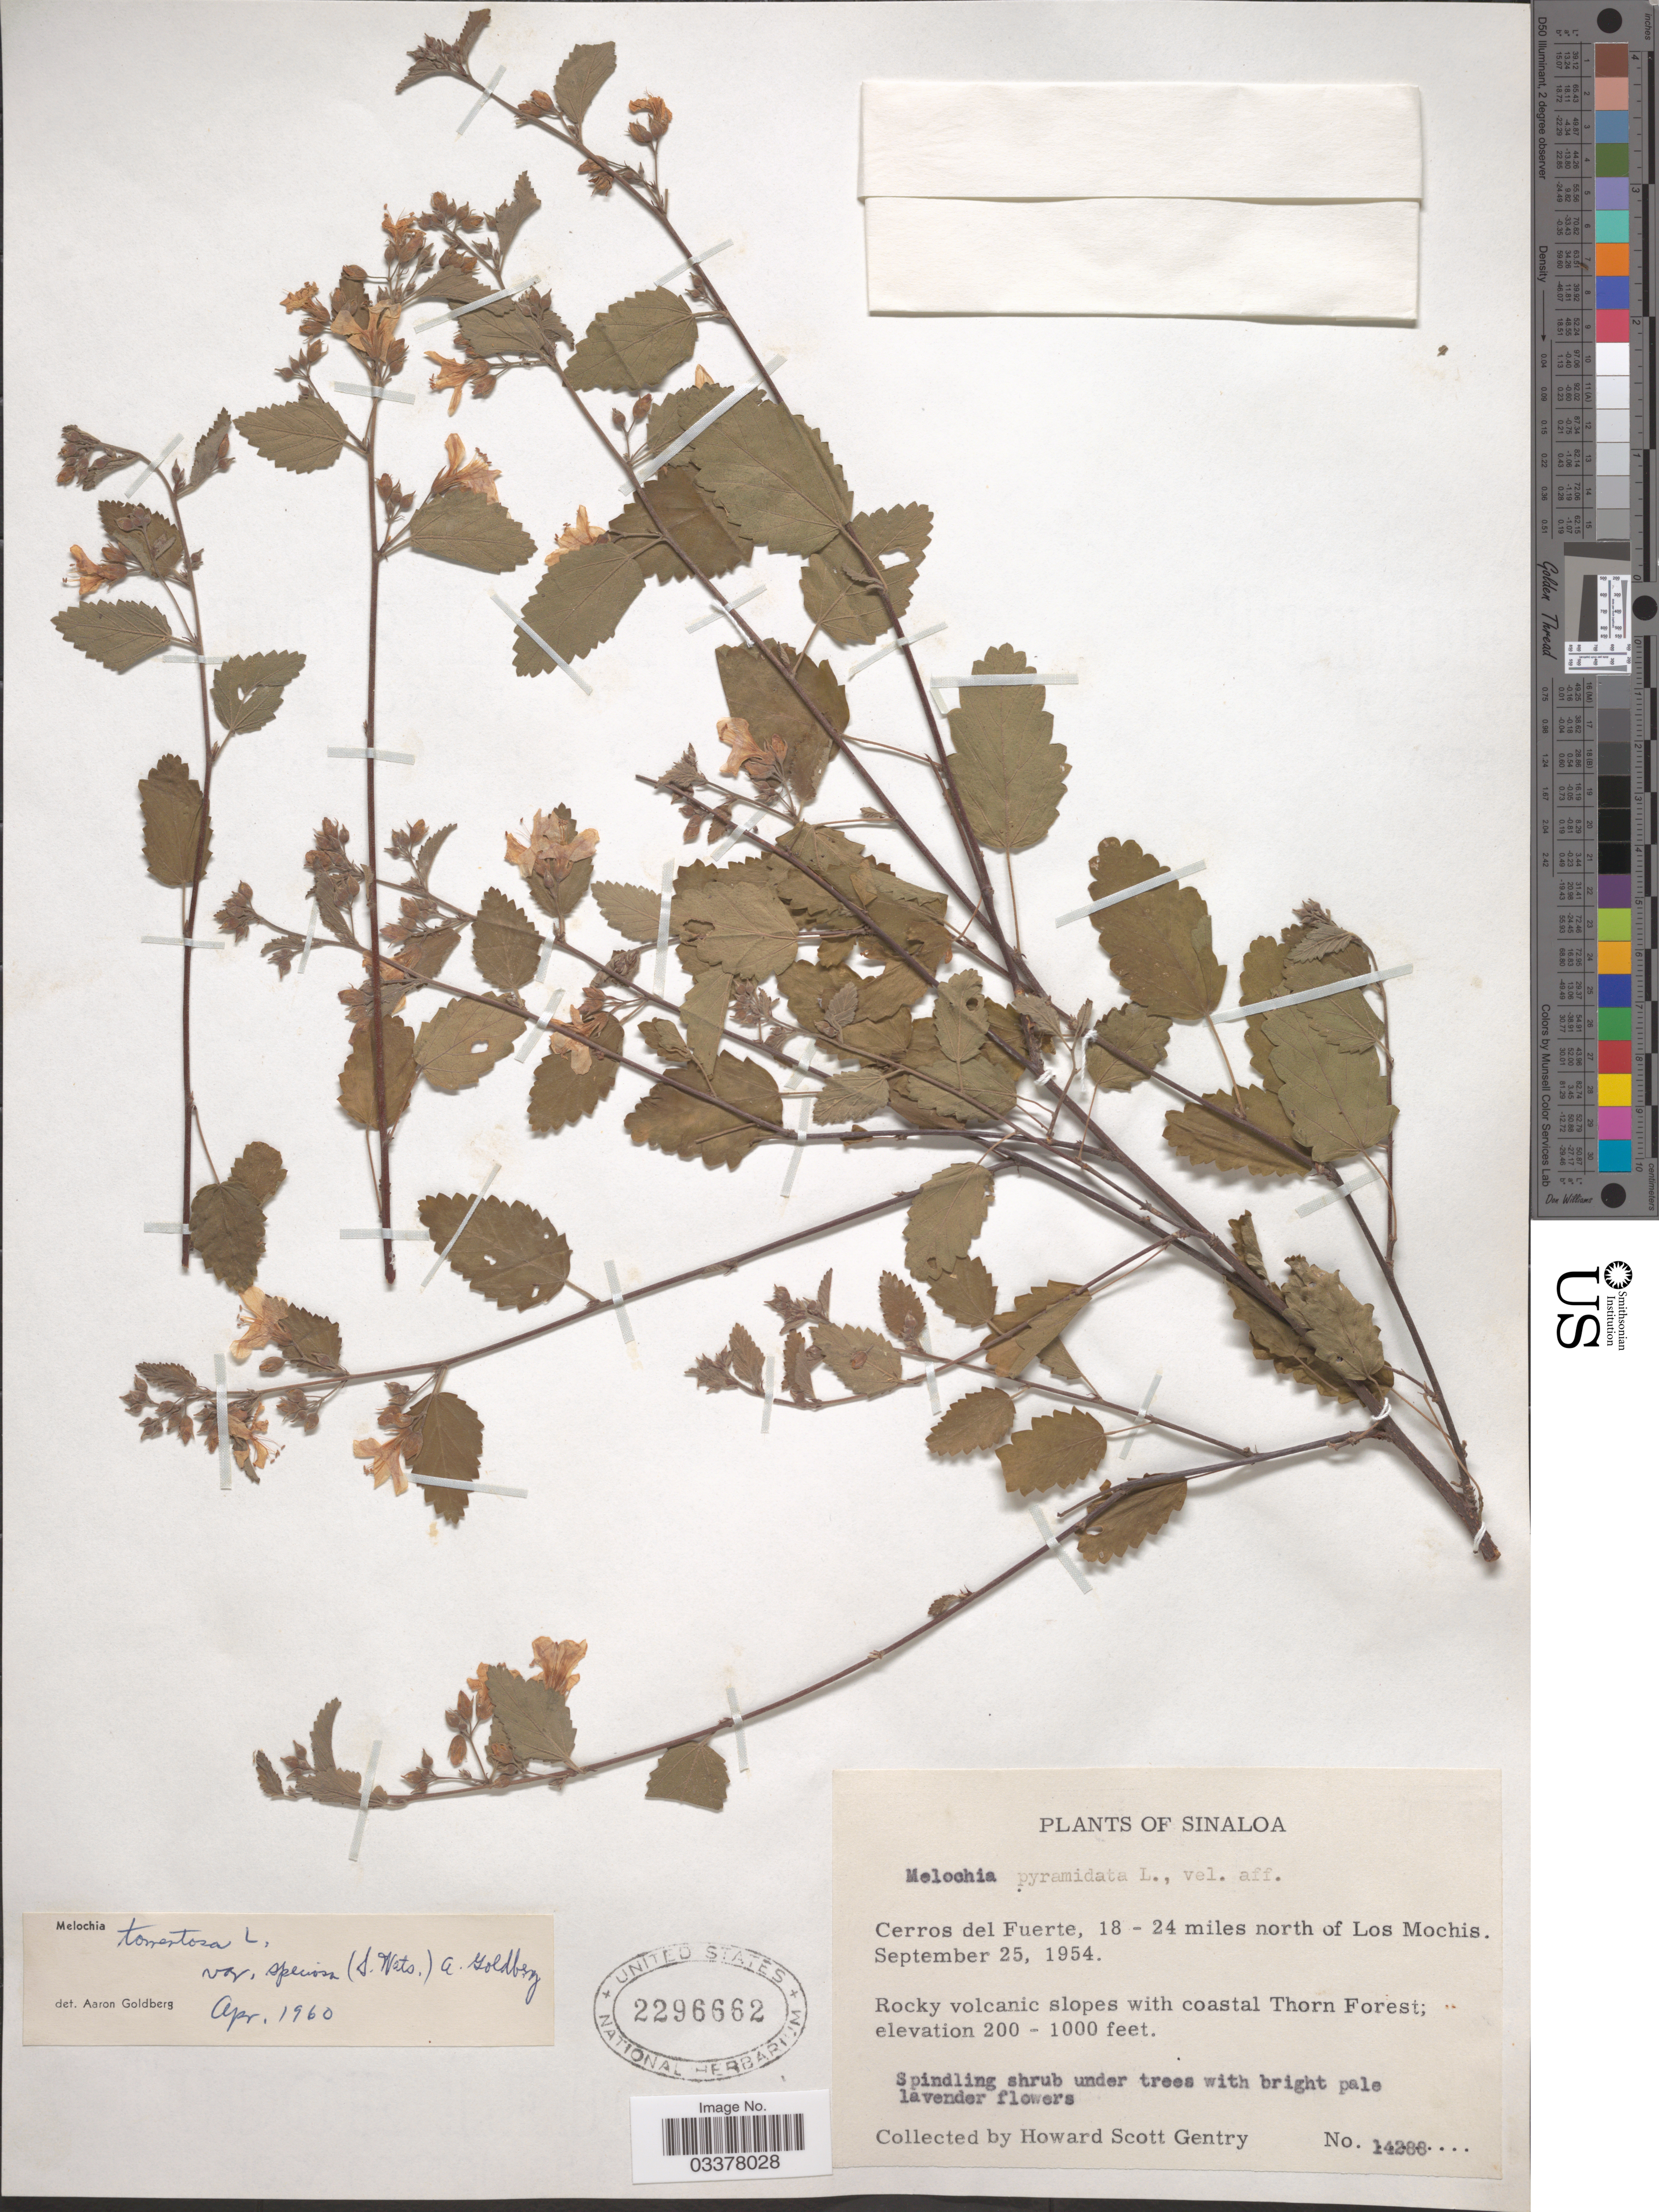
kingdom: Plantae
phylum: Tracheophyta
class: Magnoliopsida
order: Malvales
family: Malvaceae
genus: Melochia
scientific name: Melochia tomentosa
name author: L.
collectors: H. S. Gentry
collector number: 14288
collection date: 1954-09-25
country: Mexico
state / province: Sinaloa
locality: Cerros del Fuerte, 18-24 miles north of Los Mochis.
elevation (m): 61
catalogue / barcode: US 2296662